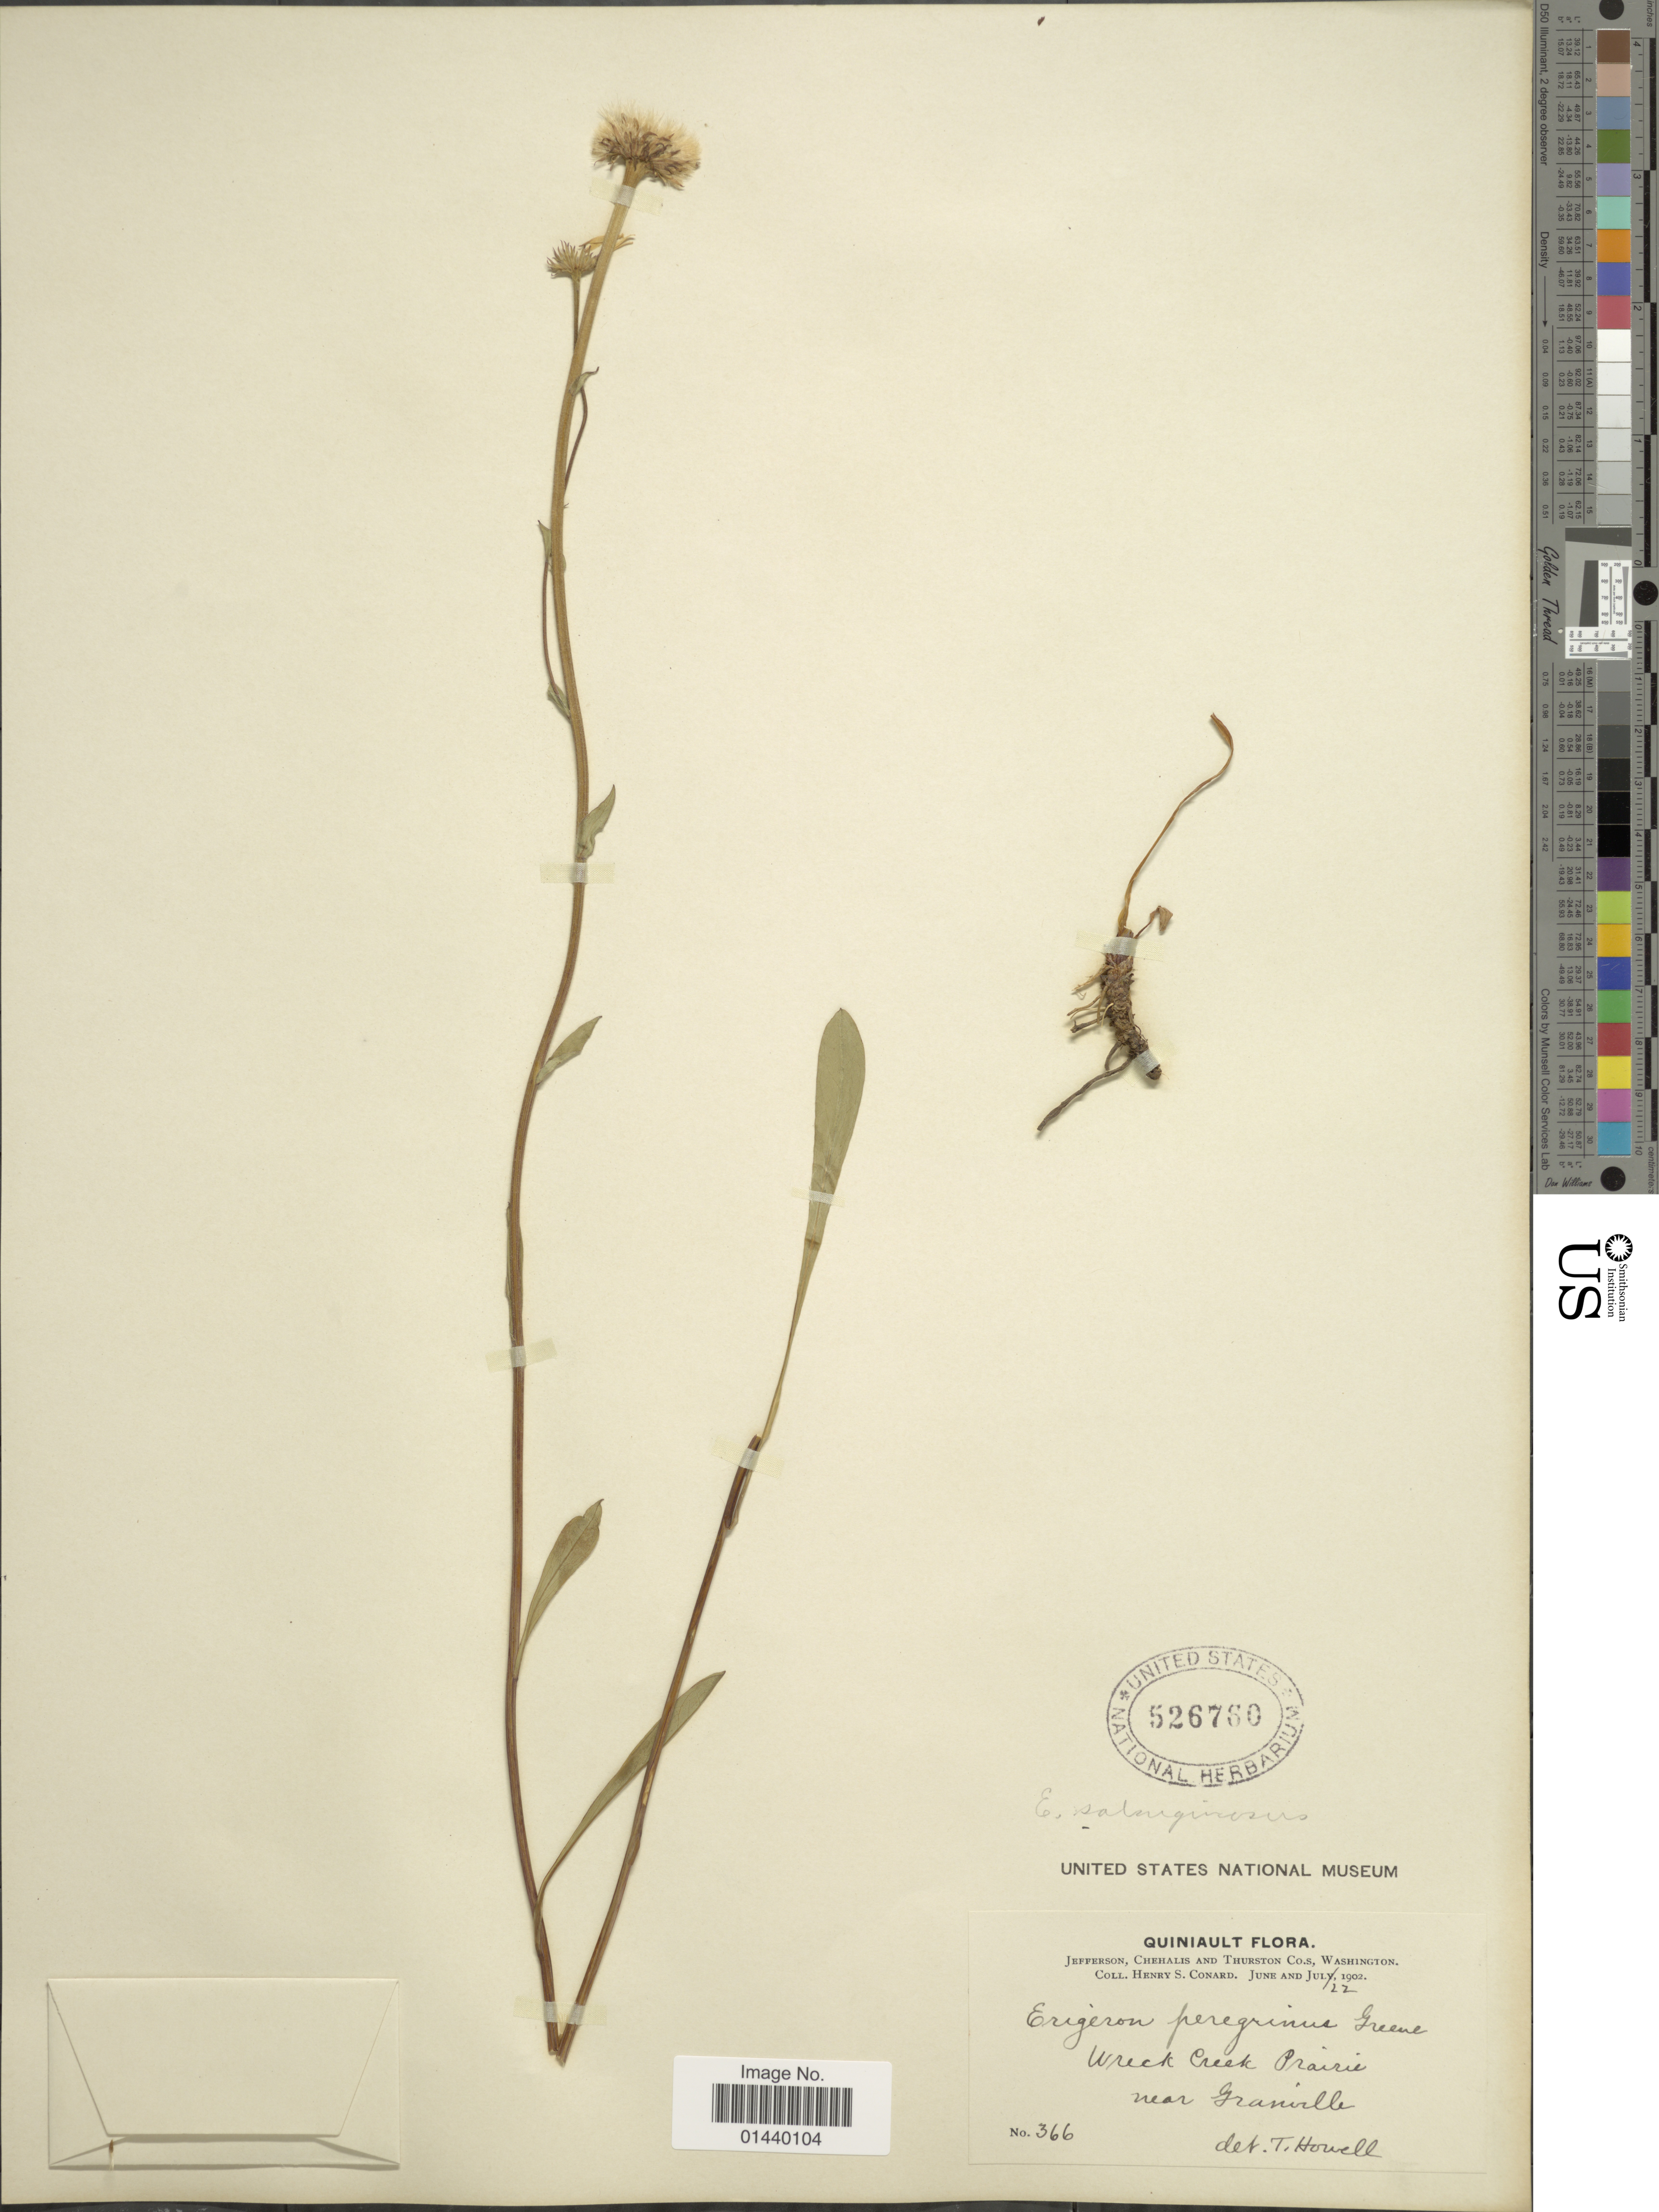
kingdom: Plantae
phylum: Tracheophyta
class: Magnoliopsida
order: Asterales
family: Asteraceae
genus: Erigeron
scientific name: Erigeron salsuginosus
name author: (Richardson ex R. Br.) A. Gray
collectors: H. S. Conard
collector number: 366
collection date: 1902-06-22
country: United States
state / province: Washington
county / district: Thurston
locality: Quiniault. Jefferson, Chehalis and Thurston Co.s. Wreck Creek Prairie near Granville.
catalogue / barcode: US 526750